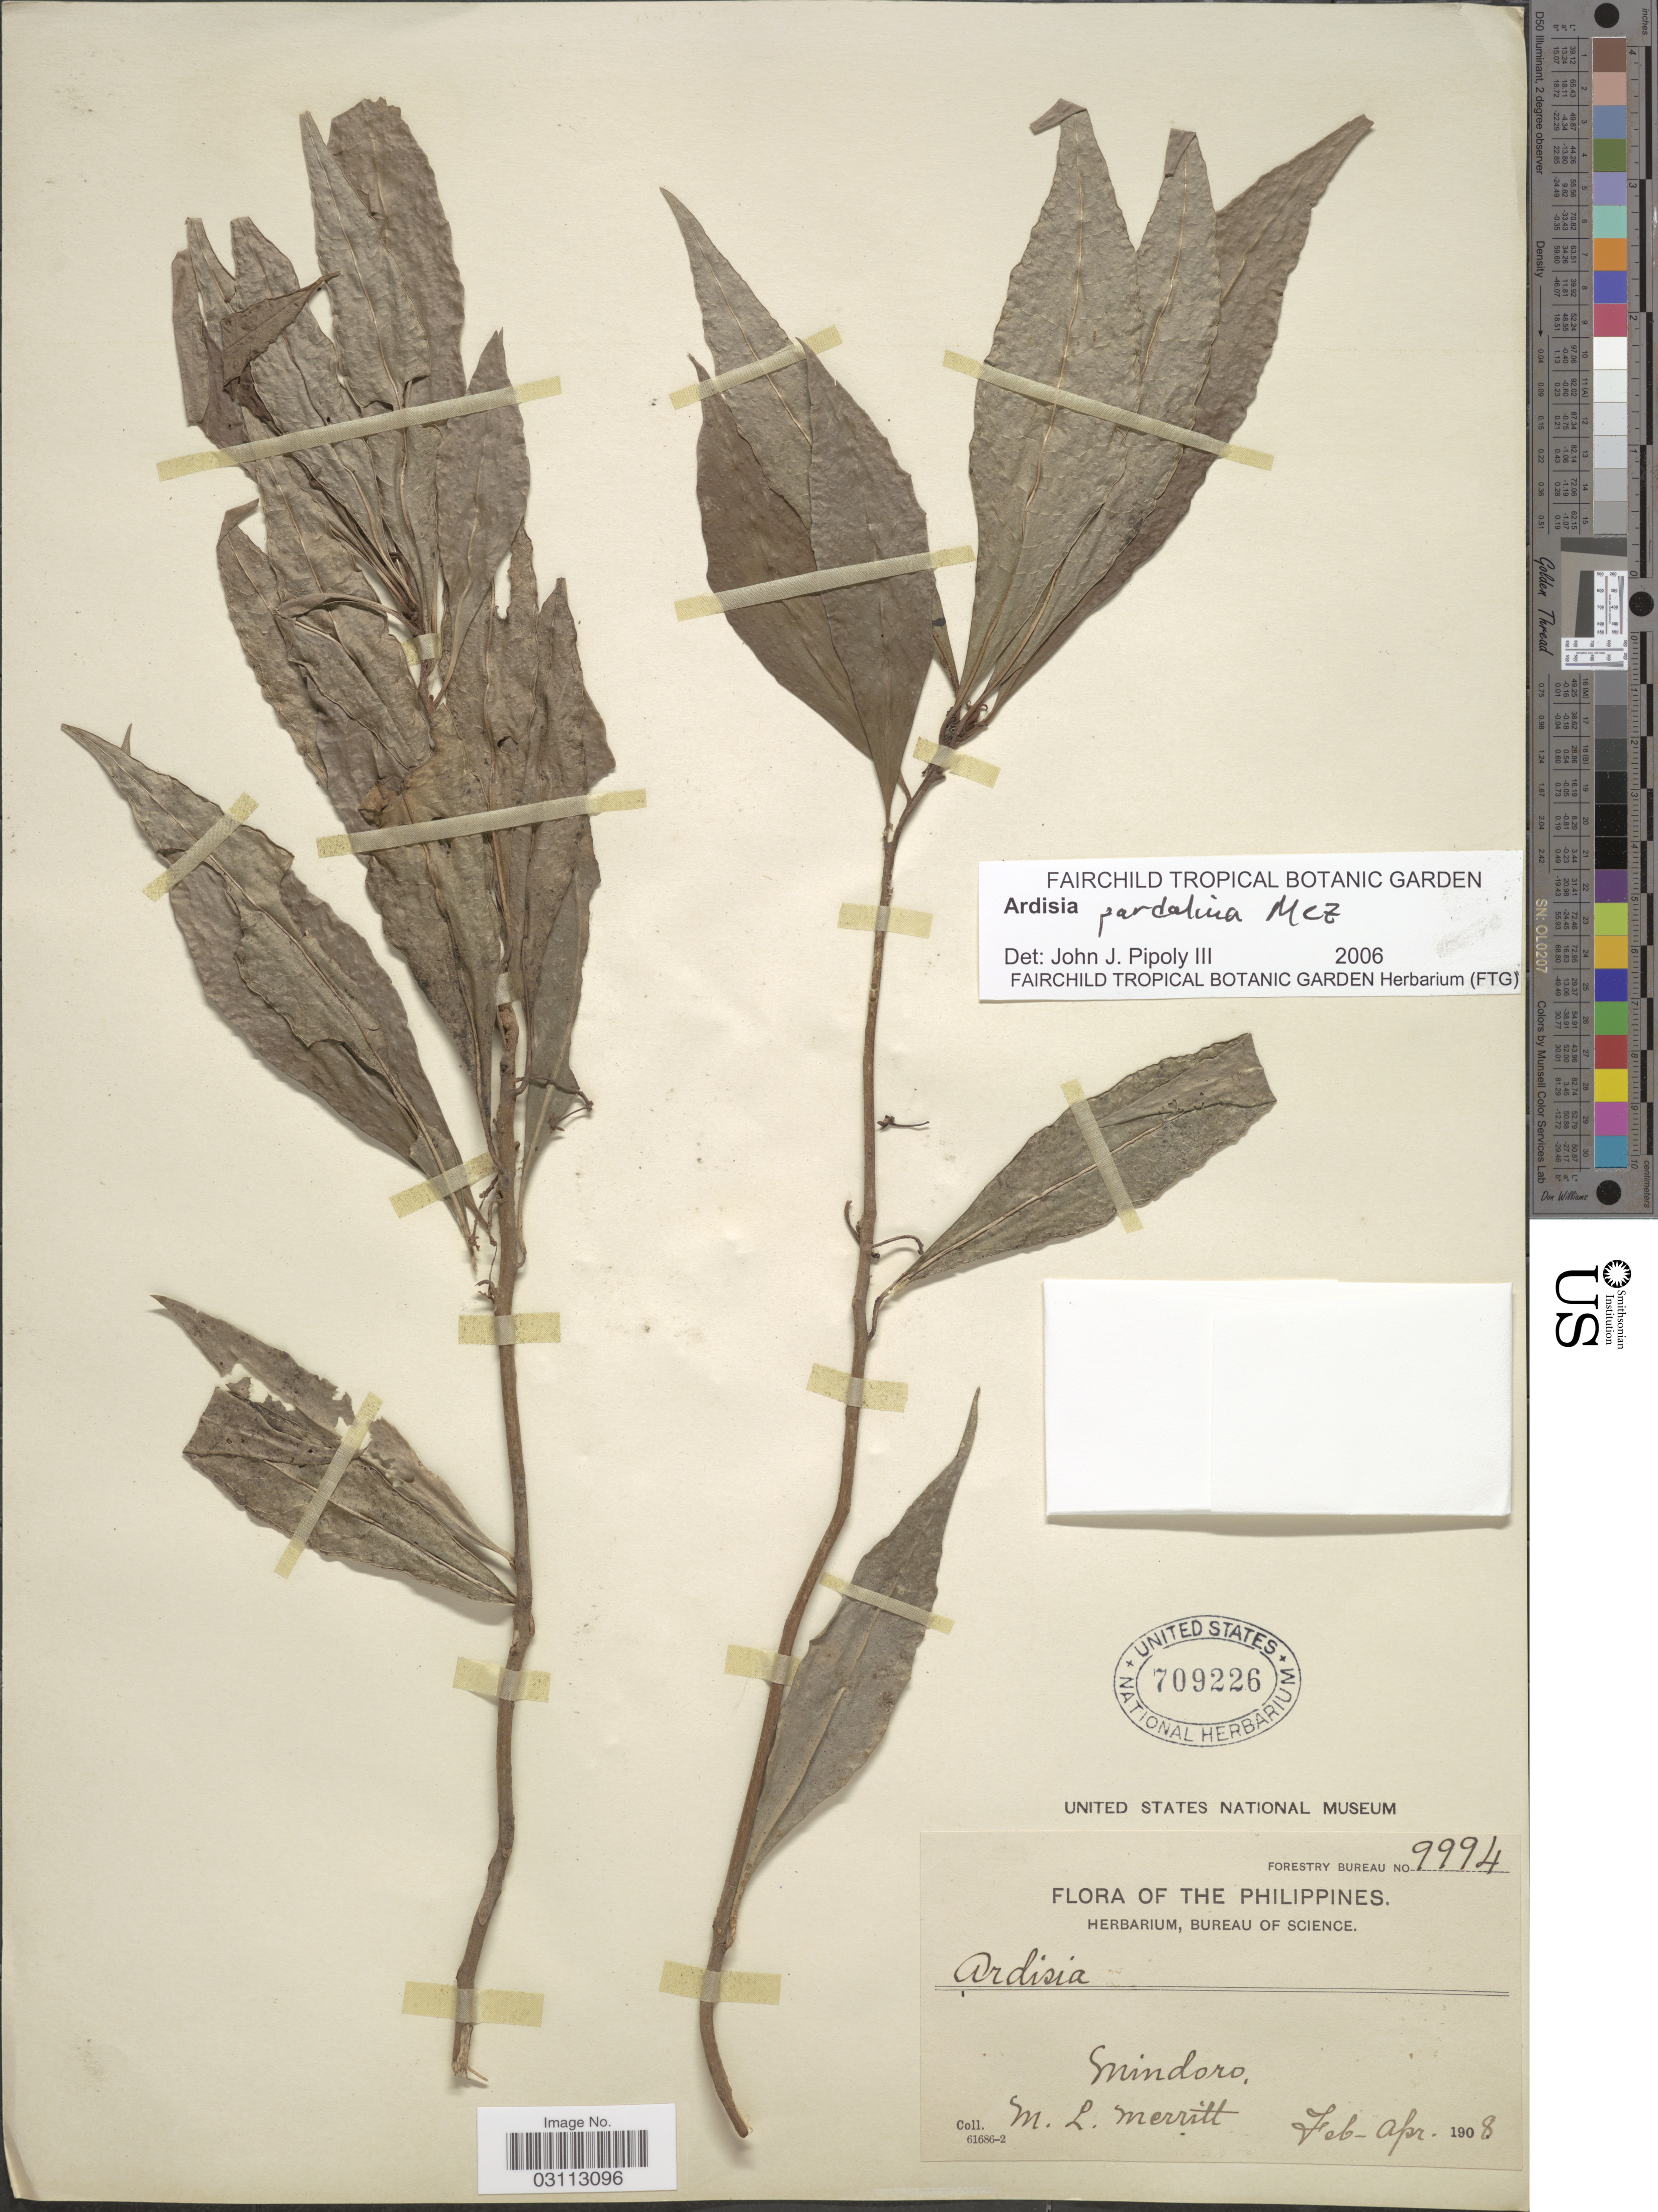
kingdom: Plantae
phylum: Tracheophyta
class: Magnoliopsida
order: Ericales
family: Primulaceae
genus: Ardisia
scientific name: Ardisia sp.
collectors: M. L. Merritt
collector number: Forestry Bureau 9994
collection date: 1908-02/1908-04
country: Philippines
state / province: Mimaropa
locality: Mindoro.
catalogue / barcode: US 709226